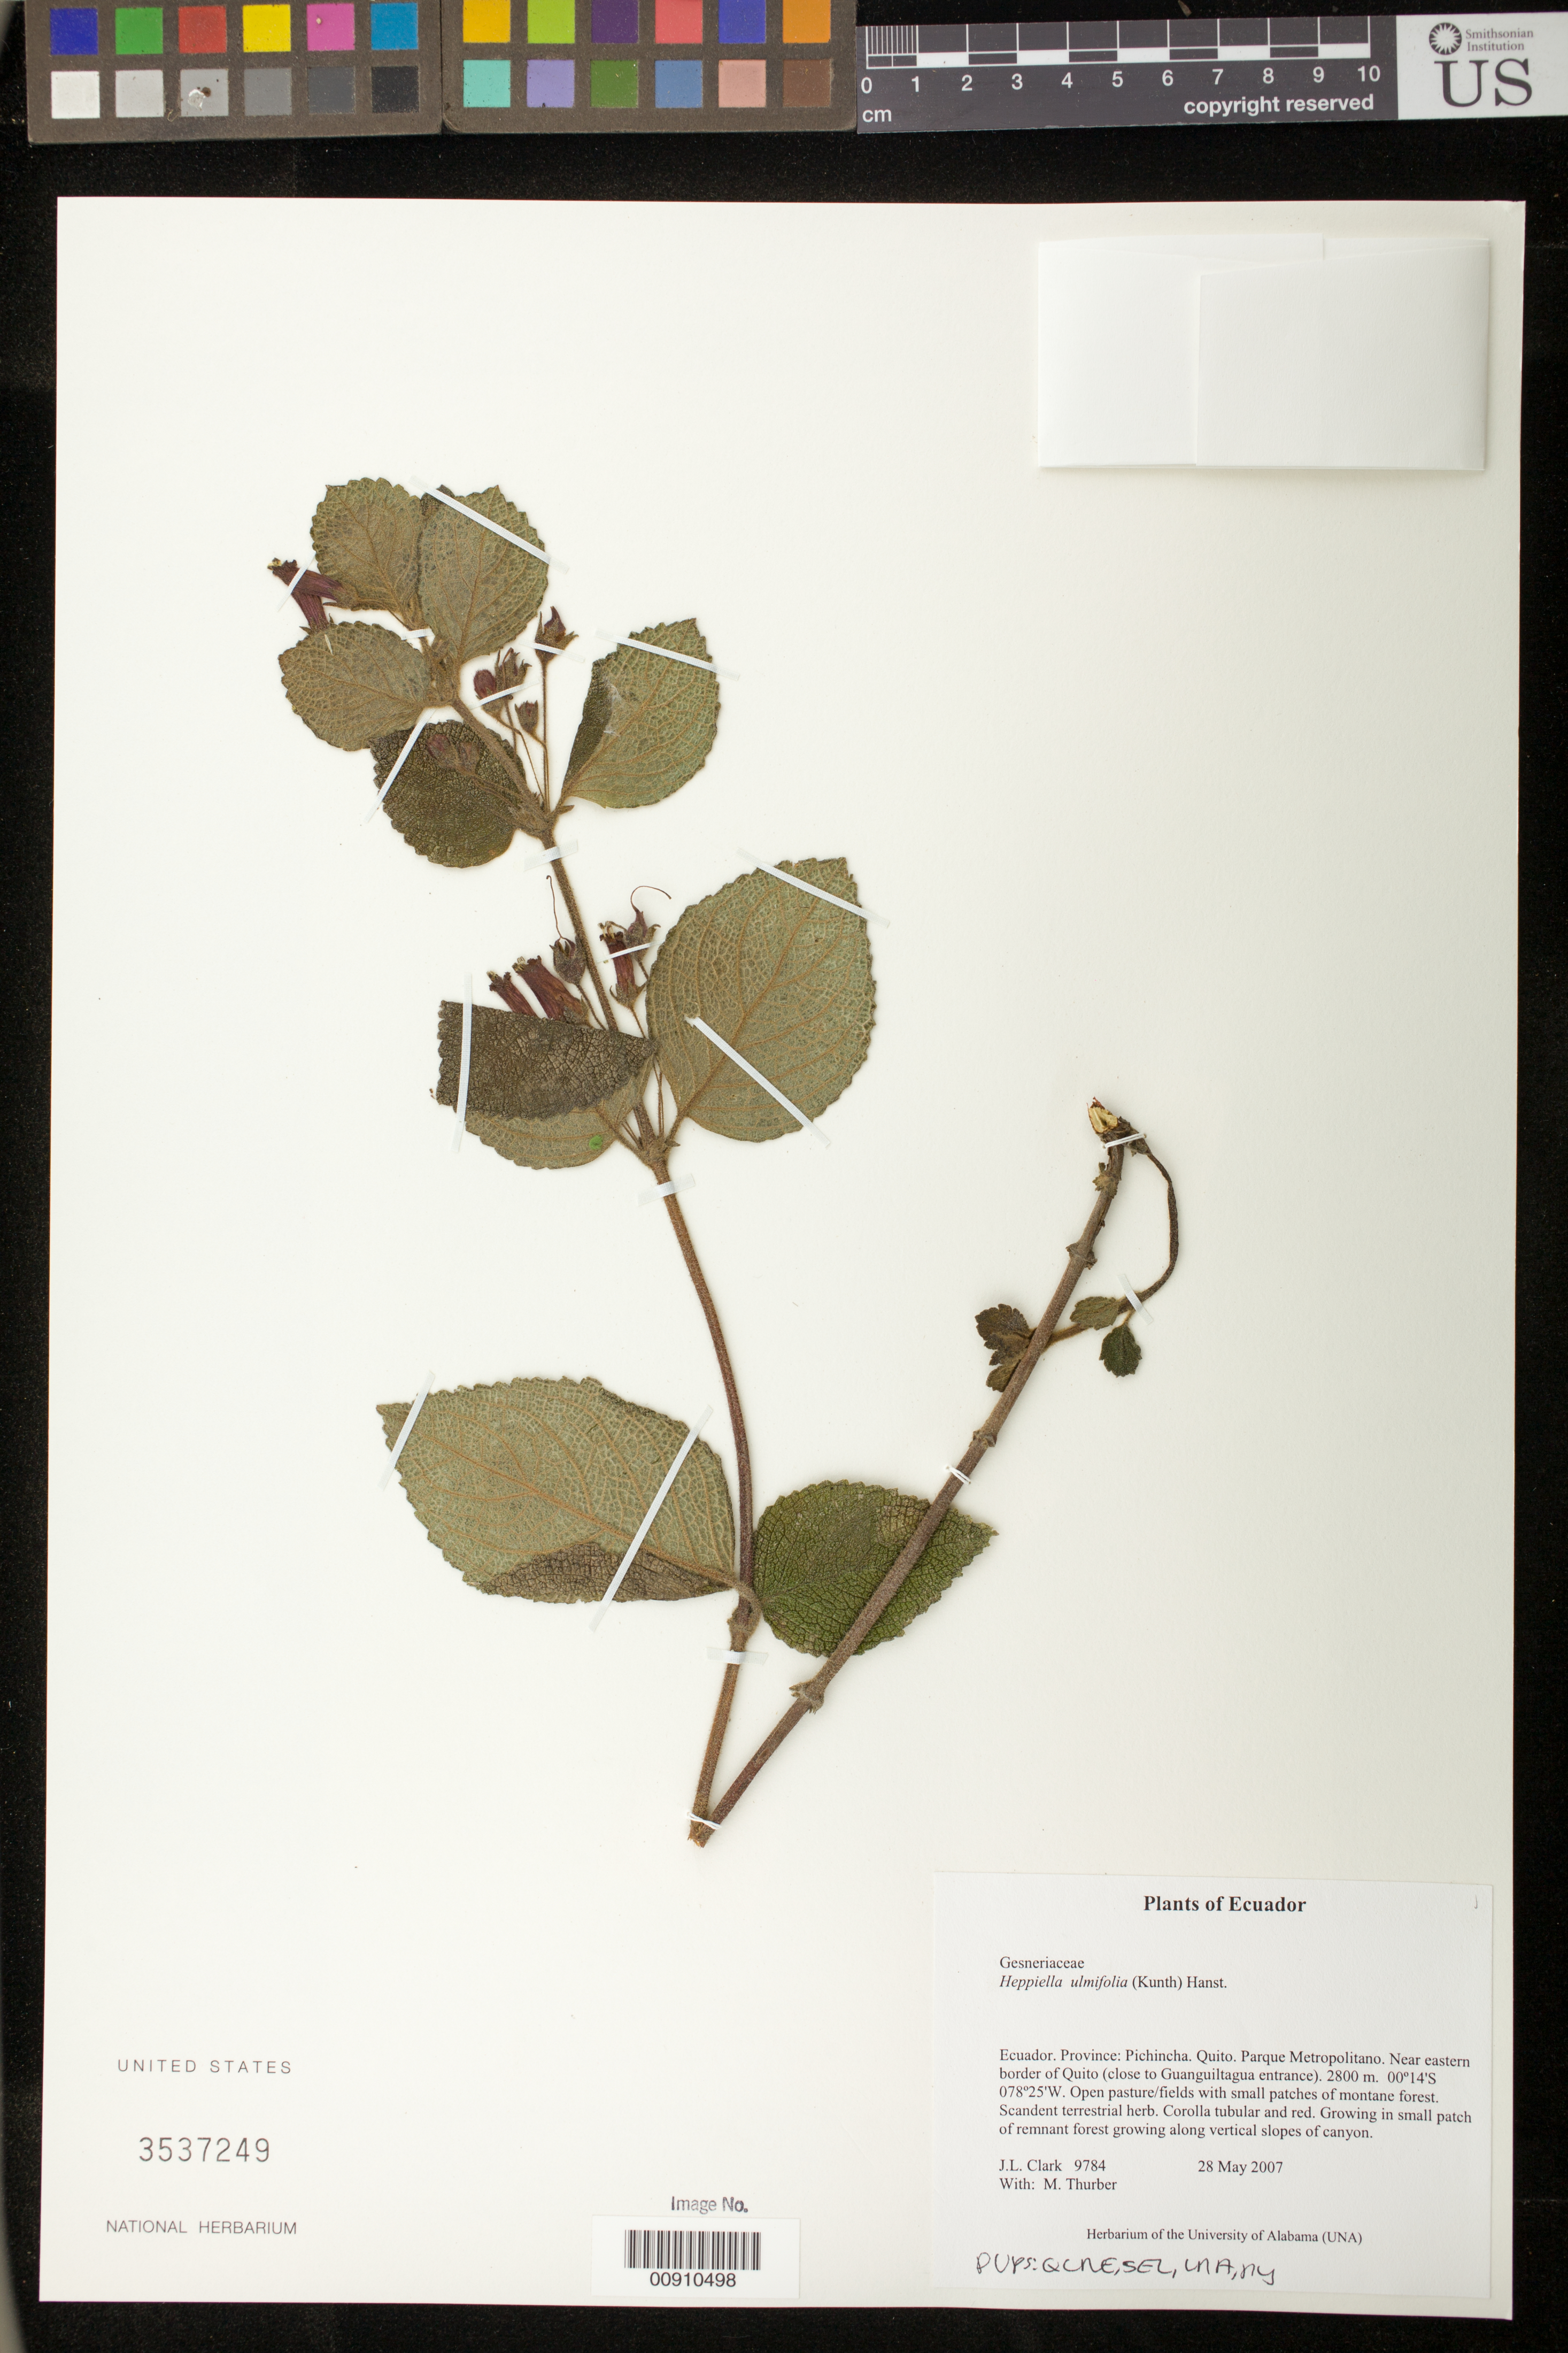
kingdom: Plantae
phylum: Tracheophyta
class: Magnoliopsida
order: Lamiales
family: Gesneriaceae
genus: Heppiella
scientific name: Heppiella ulmifolia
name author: (Kunth) Hanst.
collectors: J. L. Clark & M. Thurber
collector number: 9784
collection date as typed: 28 May 2007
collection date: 2007-05-28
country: Ecuador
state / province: Pichincha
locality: Quito. Parque Metropolitano. Near eastern border of Quito (close to Guanguiltagua entrance).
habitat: Open pasture/fields with small patches of montane forest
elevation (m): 2800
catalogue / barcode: US 3537249